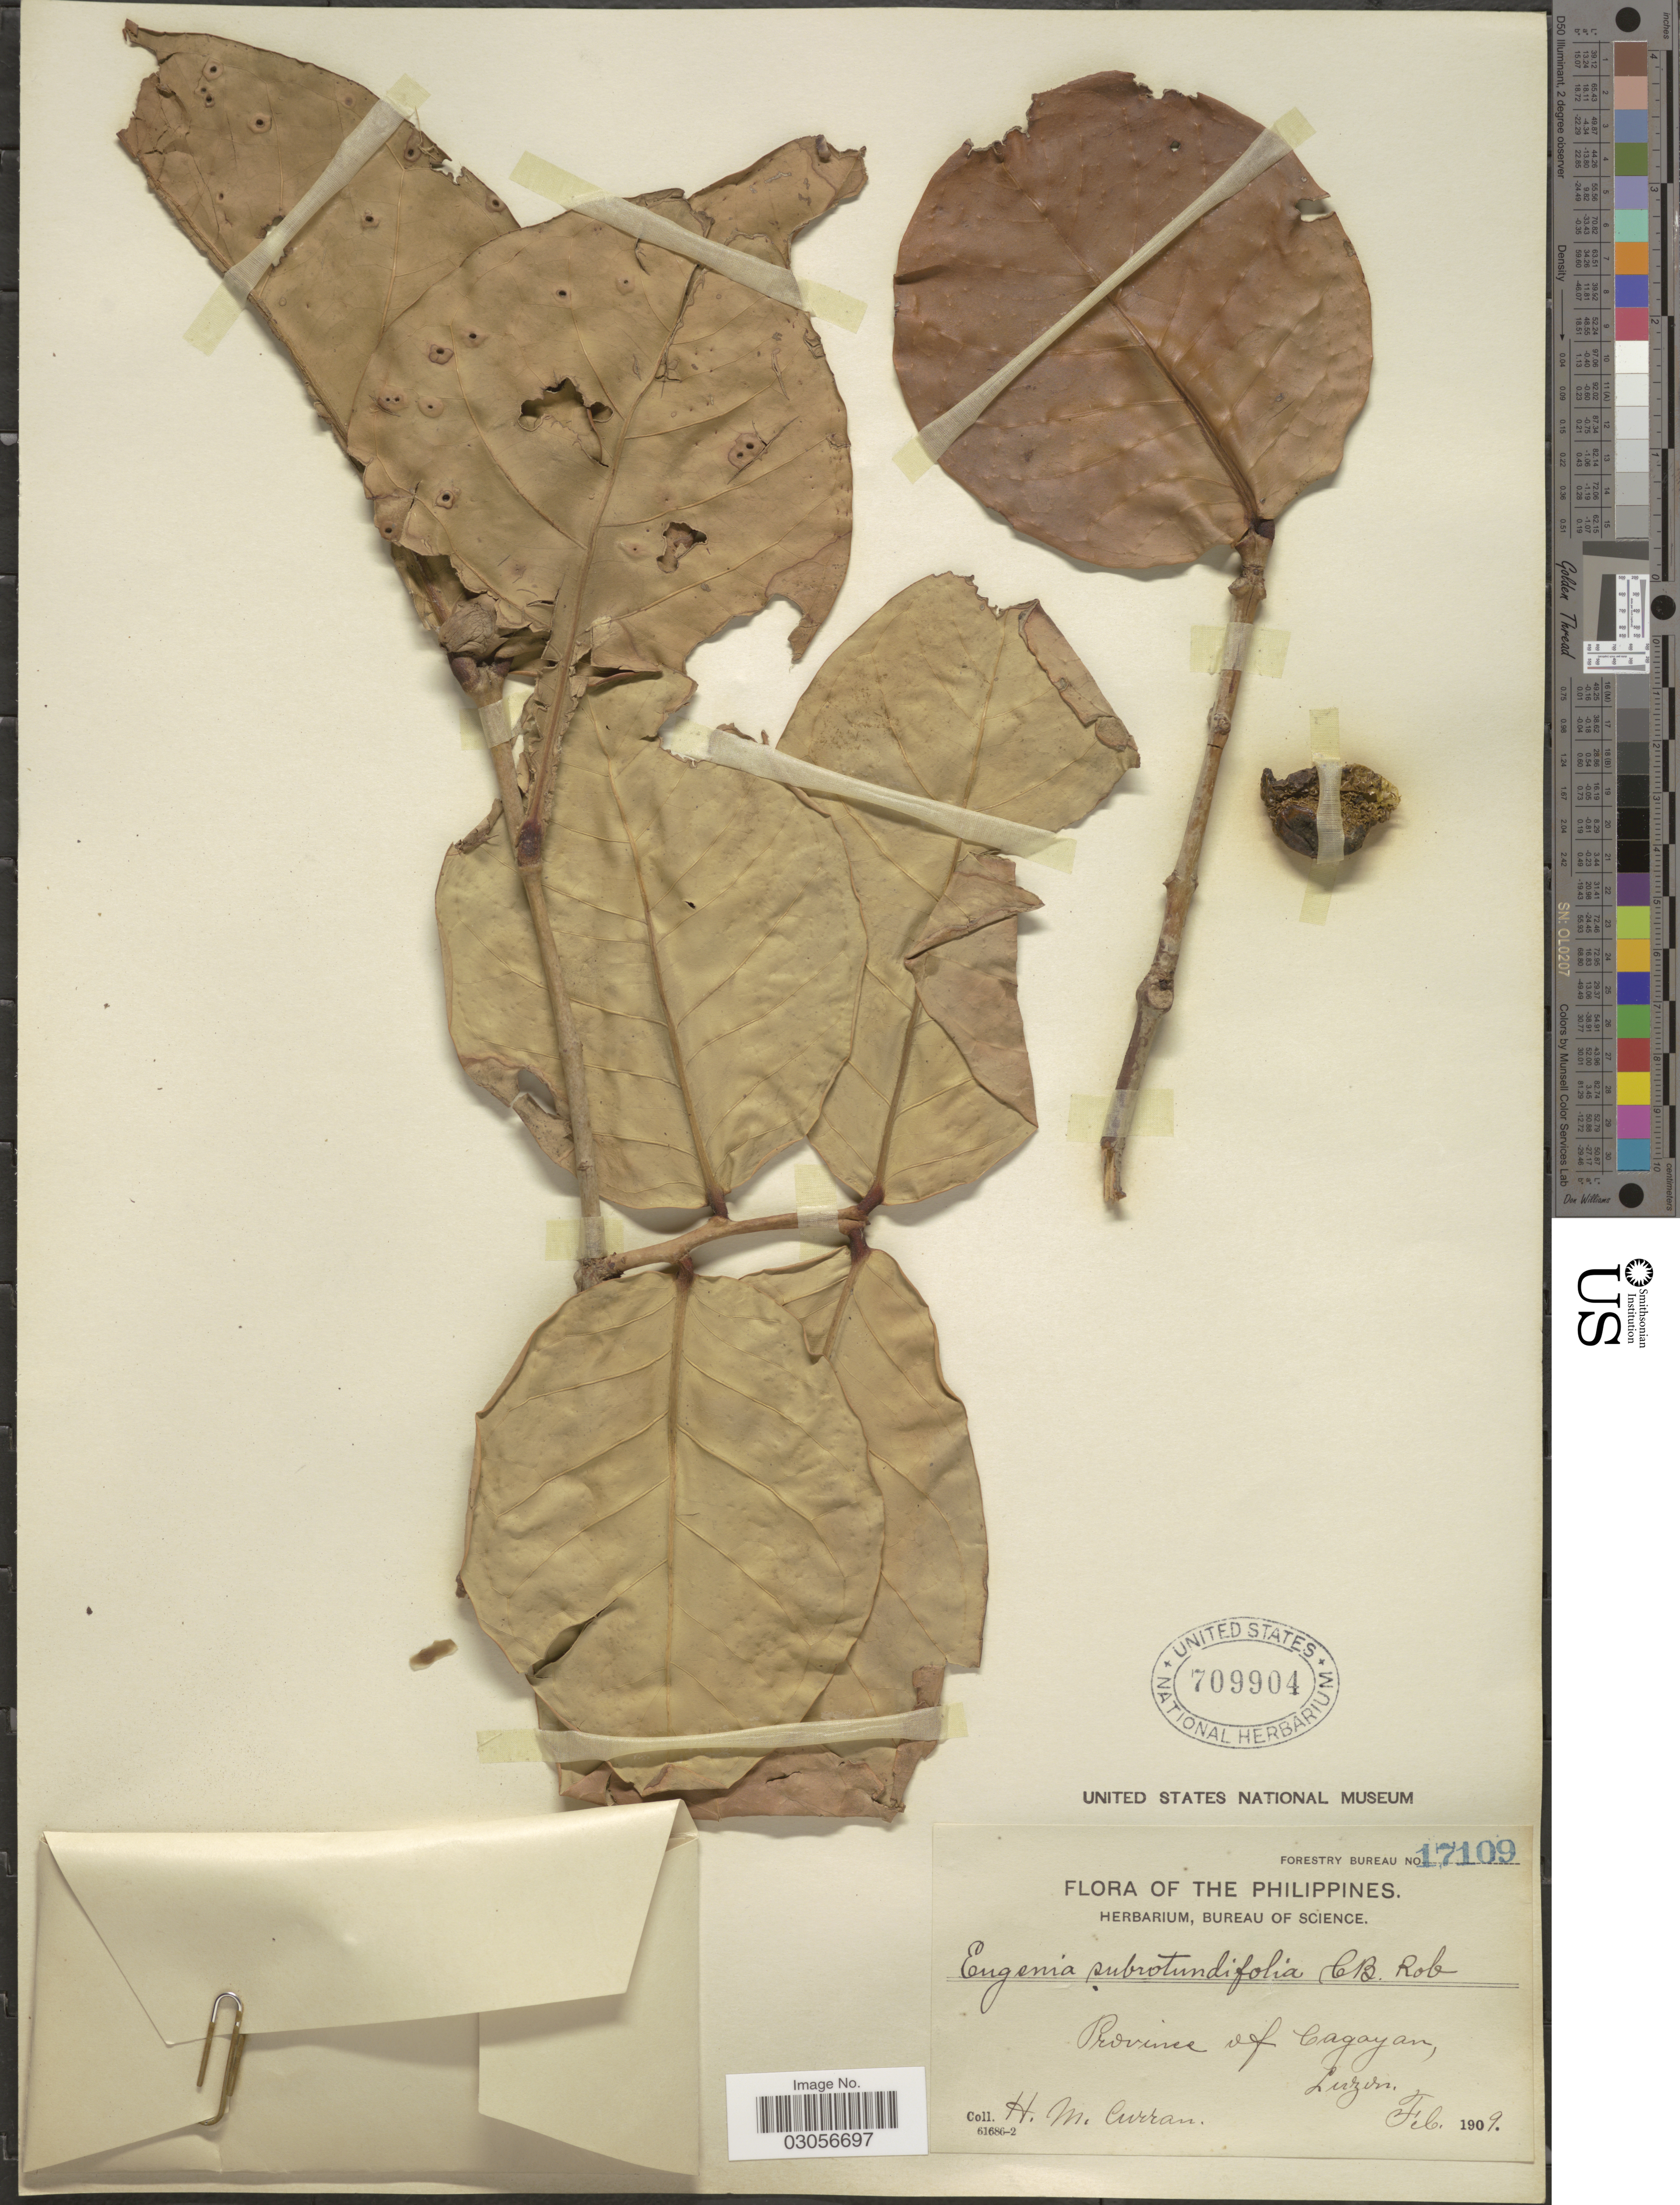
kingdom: Plantae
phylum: Tracheophyta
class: Magnoliopsida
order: Myrtales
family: Myrtaceae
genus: Syzygium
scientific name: Syzygium subrotundifolium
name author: (C.B. Rob.) Merr.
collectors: H. M. Curran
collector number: Forestry Bureau 17109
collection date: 1909-02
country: Philippines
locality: Province of Cagayan, Luzon.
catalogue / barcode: US 709904